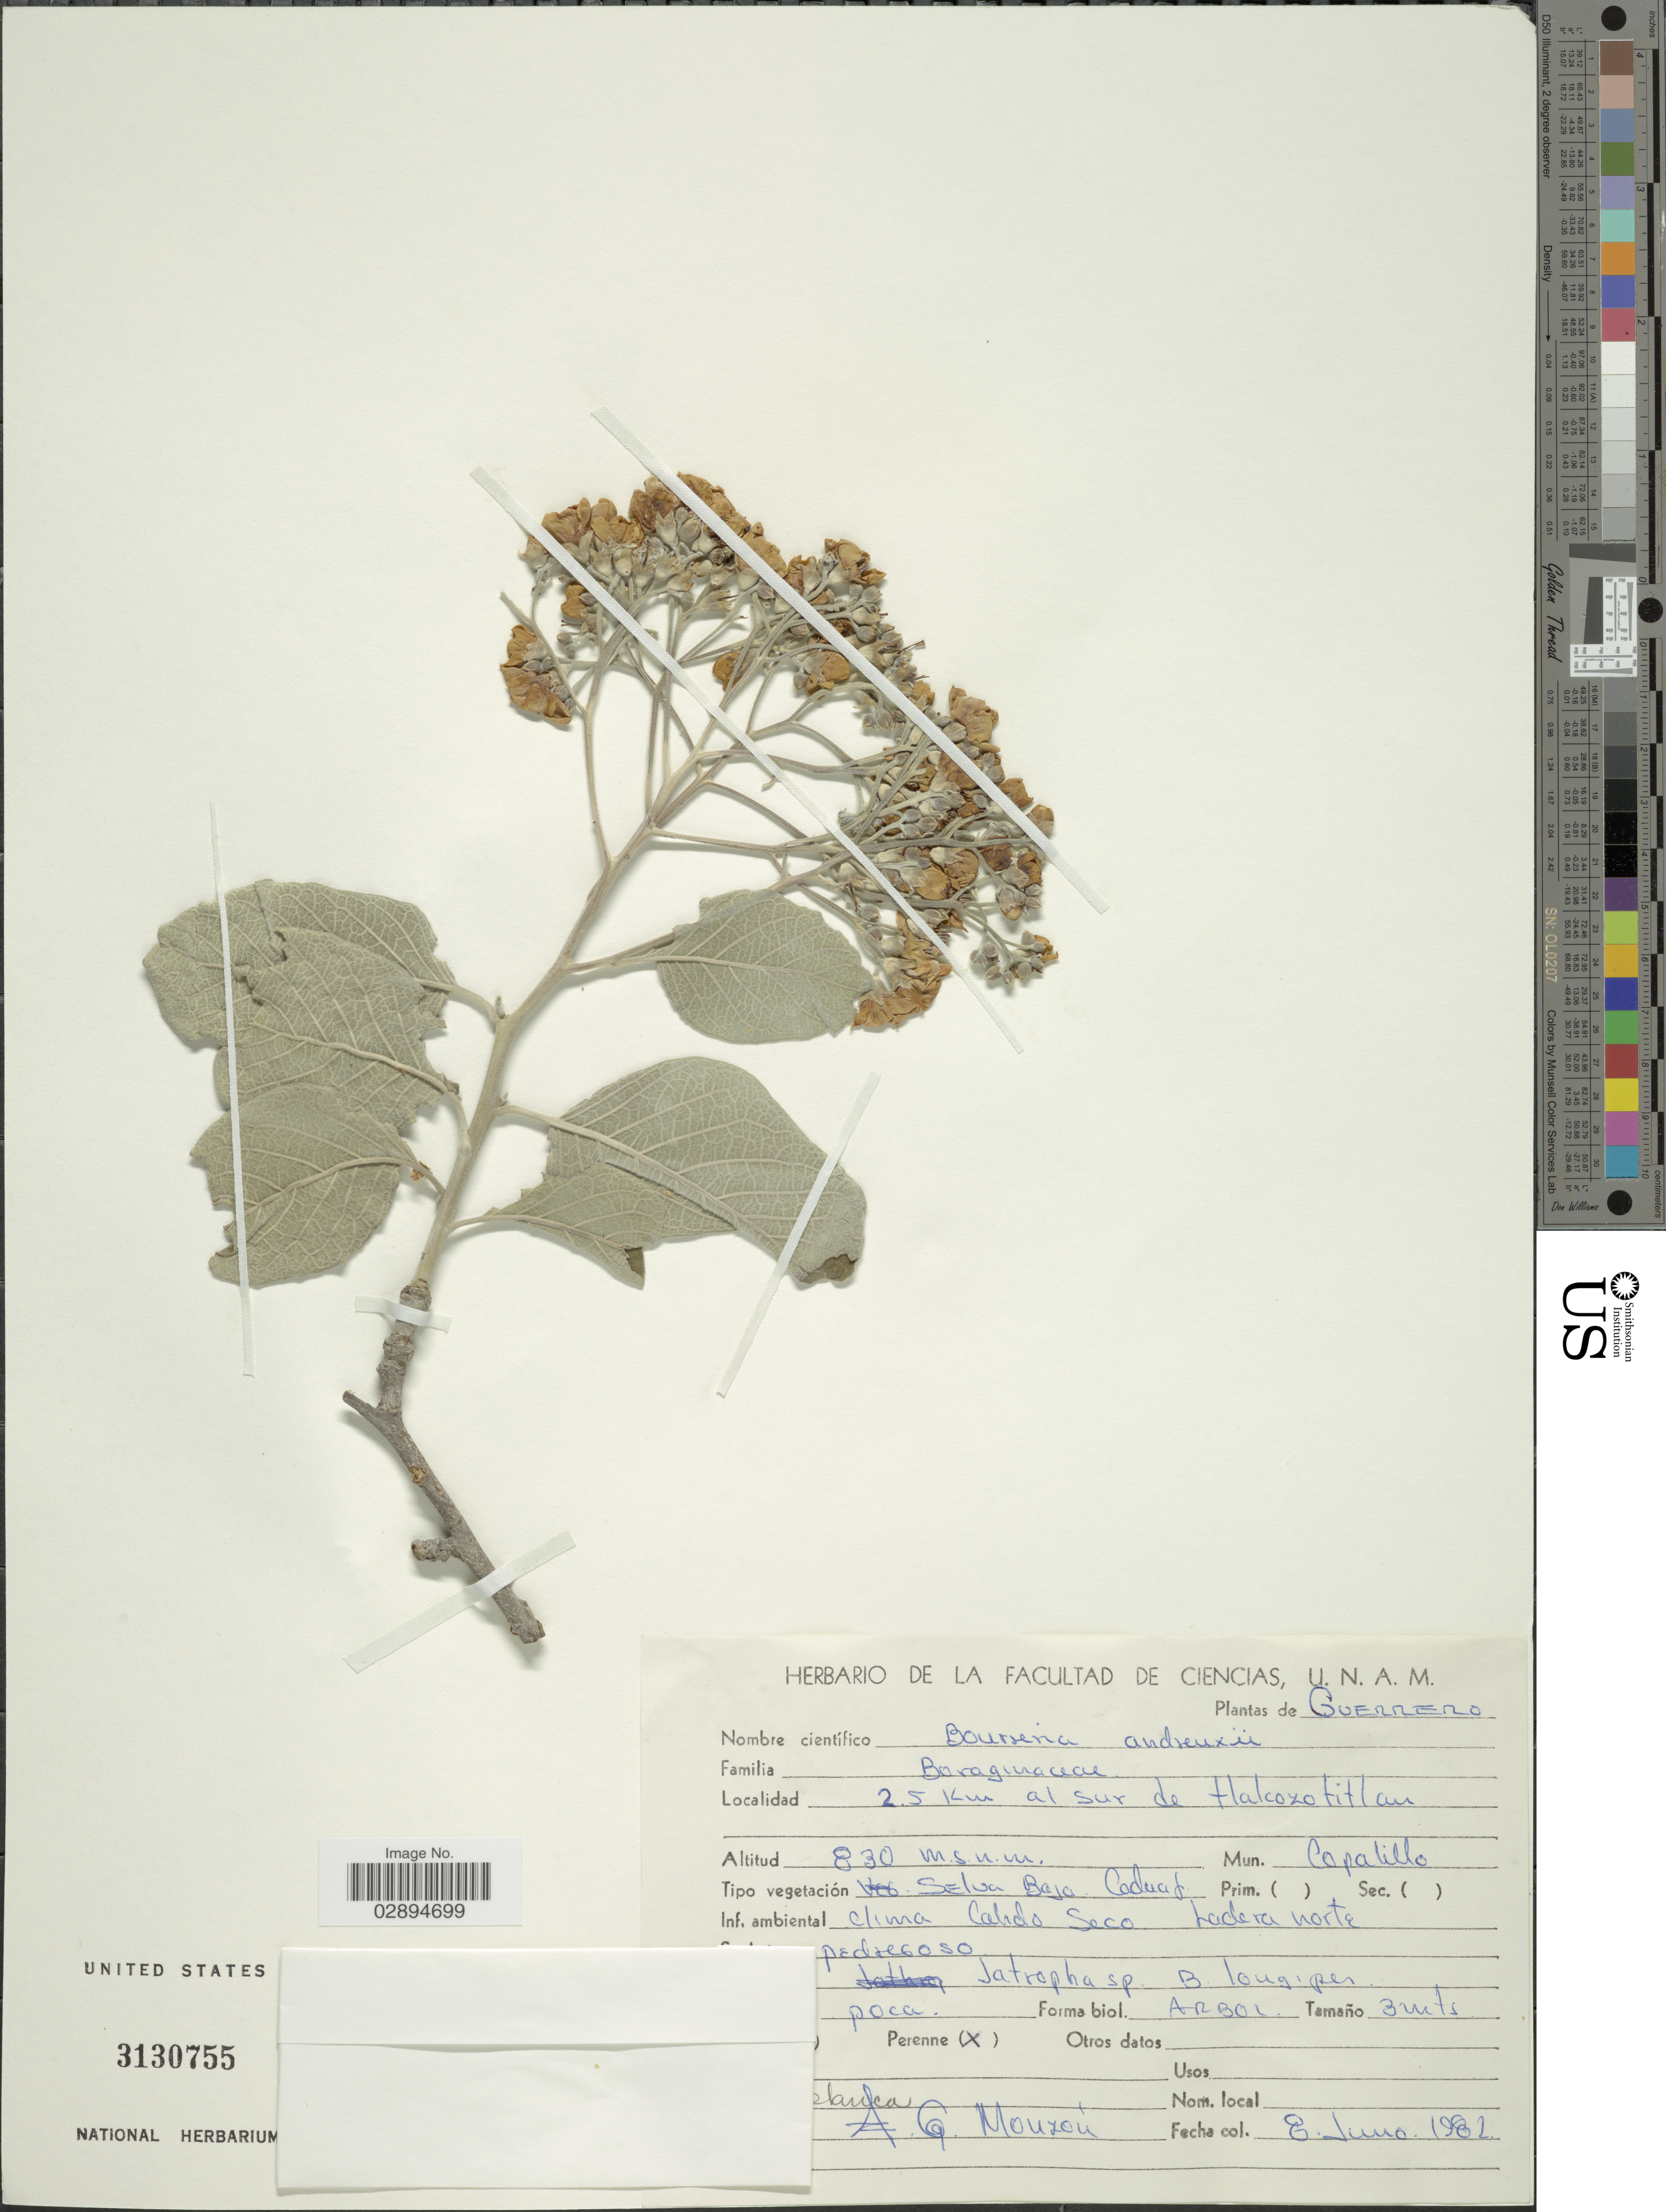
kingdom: Plantae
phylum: Tracheophyta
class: Magnoliopsida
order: Boraginales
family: Ehretiaceae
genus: Bourreria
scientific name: Bourreria andrieuxii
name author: Hemsl.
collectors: A. Mouzoú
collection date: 1982-06-08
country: Mexico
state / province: Guerrero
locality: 2.5 Km al Sur de Halcozotitlan. Mun. Capalillo.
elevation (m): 830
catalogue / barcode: US 3130755